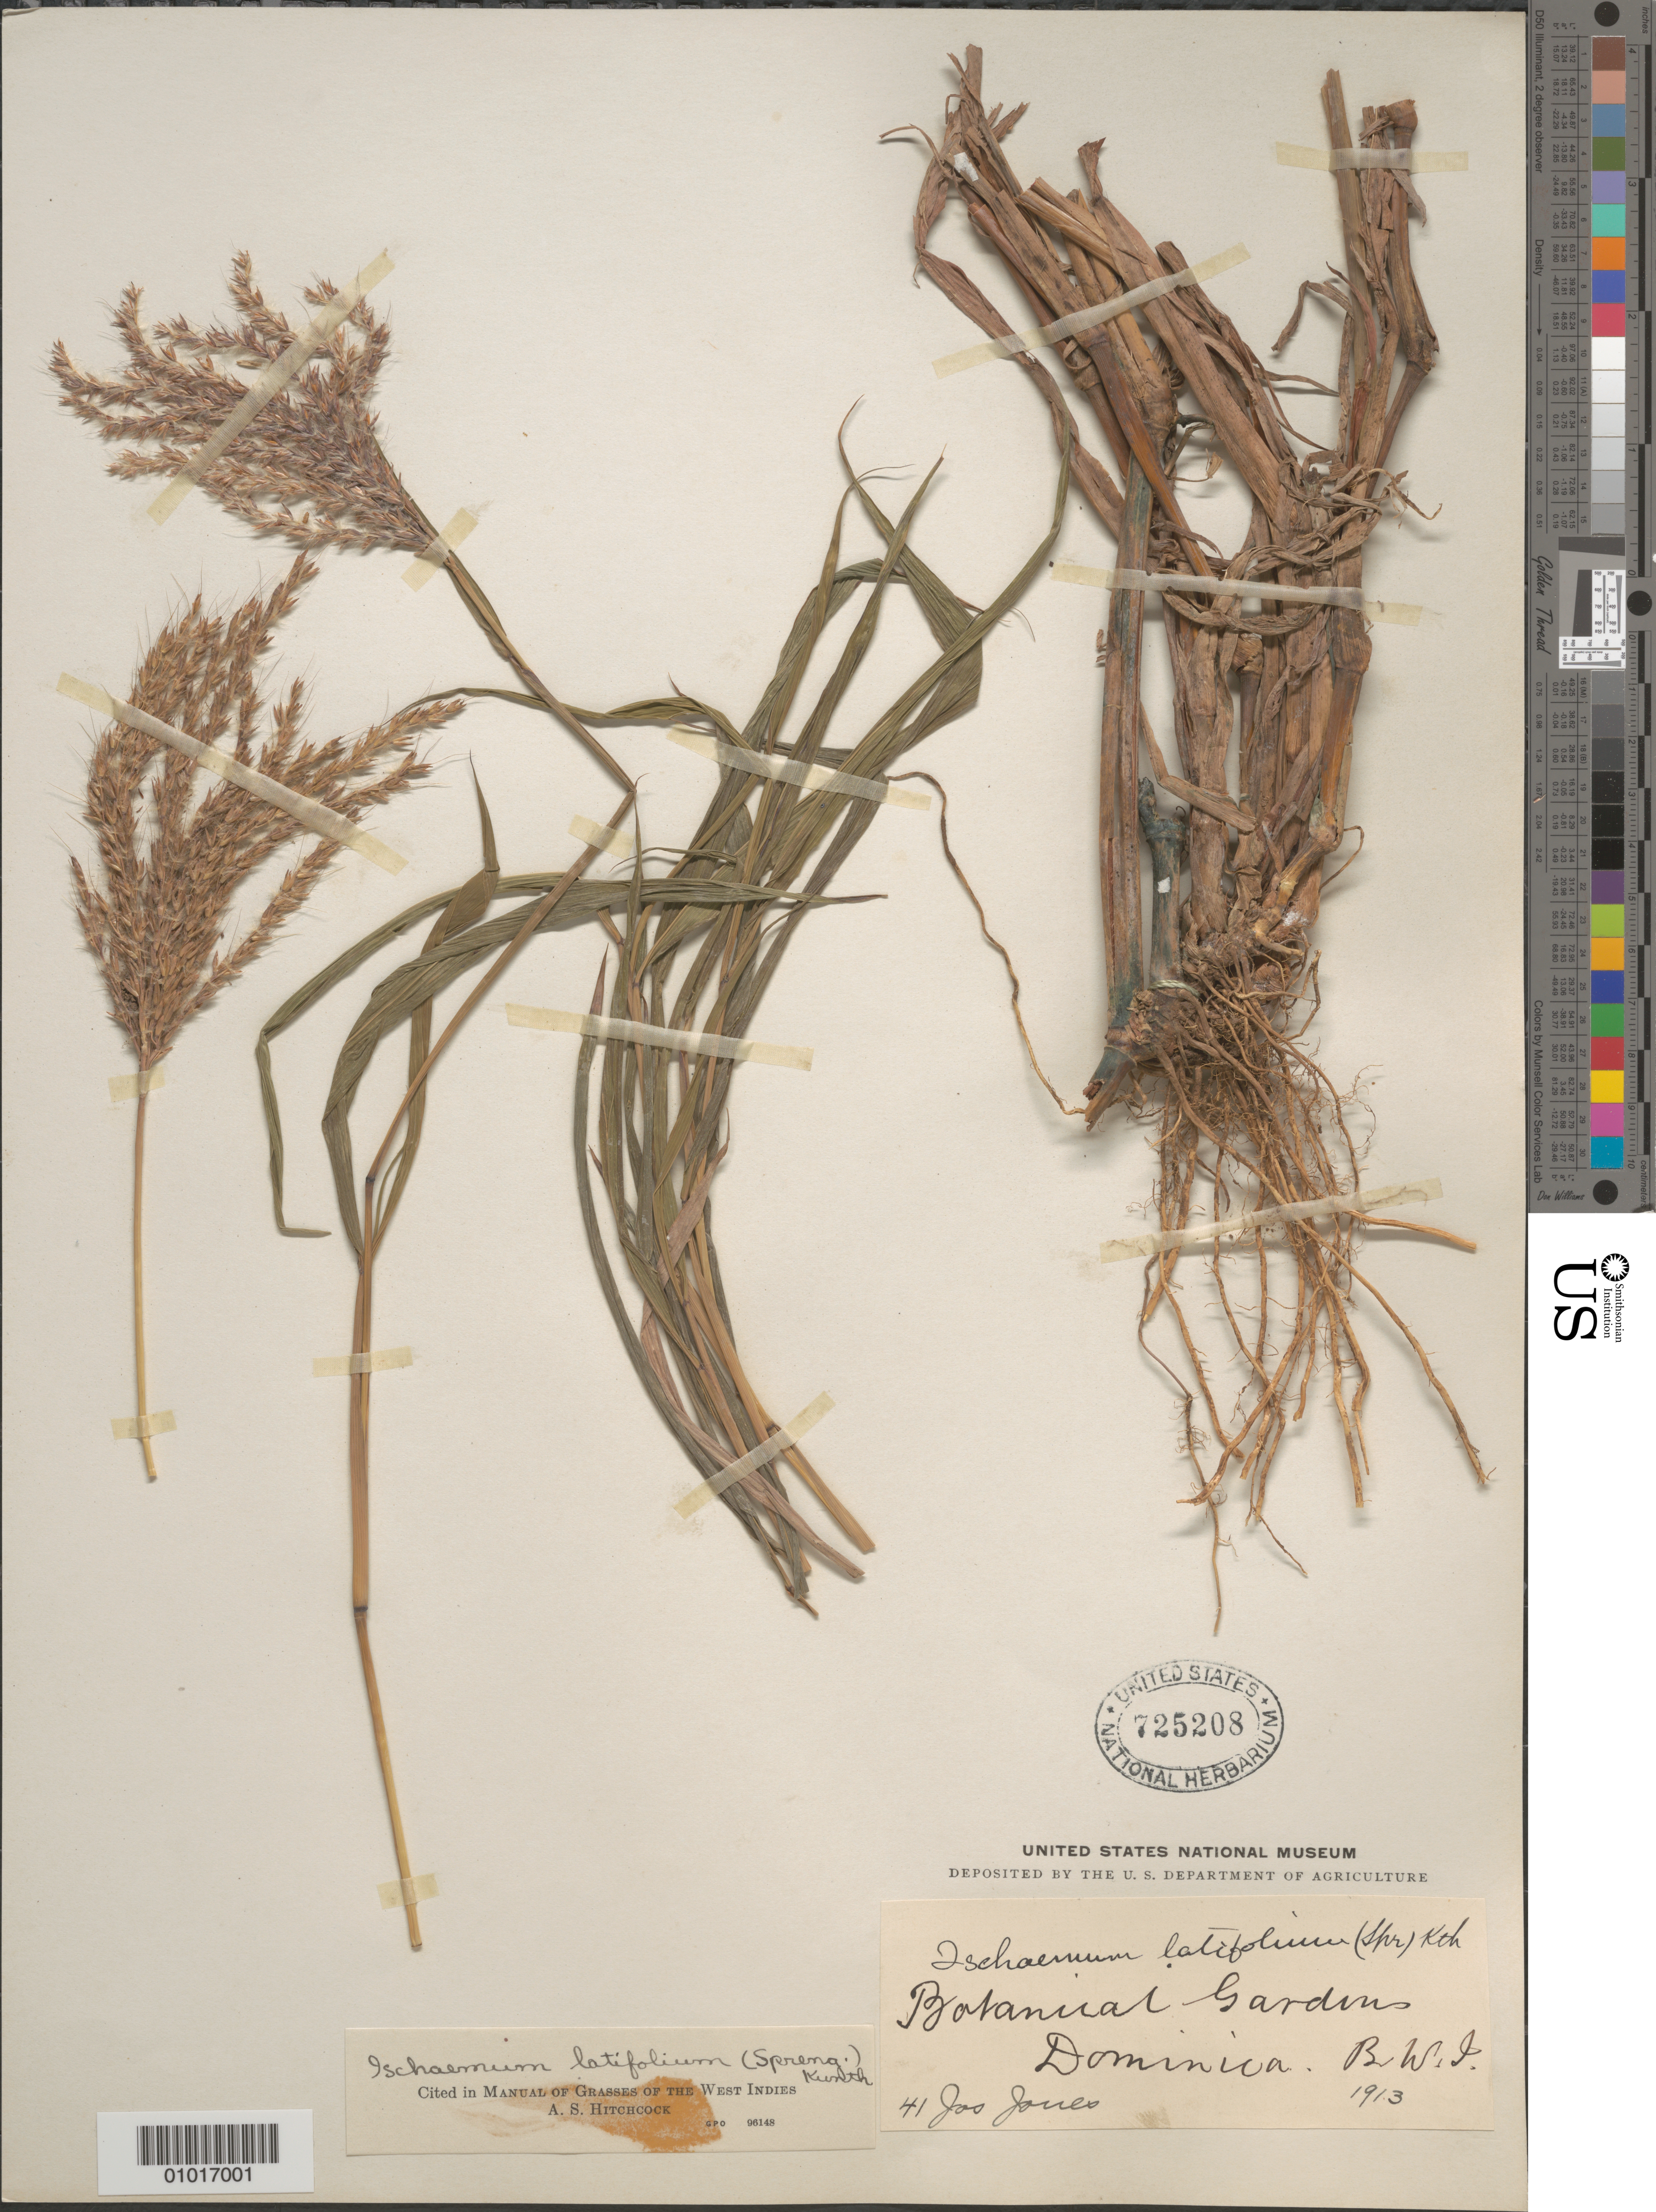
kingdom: Plantae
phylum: Tracheophyta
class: Liliopsida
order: Poales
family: Poaceae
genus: Ischaemum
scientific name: Ischaemum latifolium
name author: (Spreng.) Kunth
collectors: J. Jones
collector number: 41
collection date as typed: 01 Jan 1913 to 31 Dec 1913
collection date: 1913-01-01/1913-12-31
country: Dominica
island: Dominica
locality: Botanical Gardens Dominica B.W.I.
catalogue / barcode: US 725208